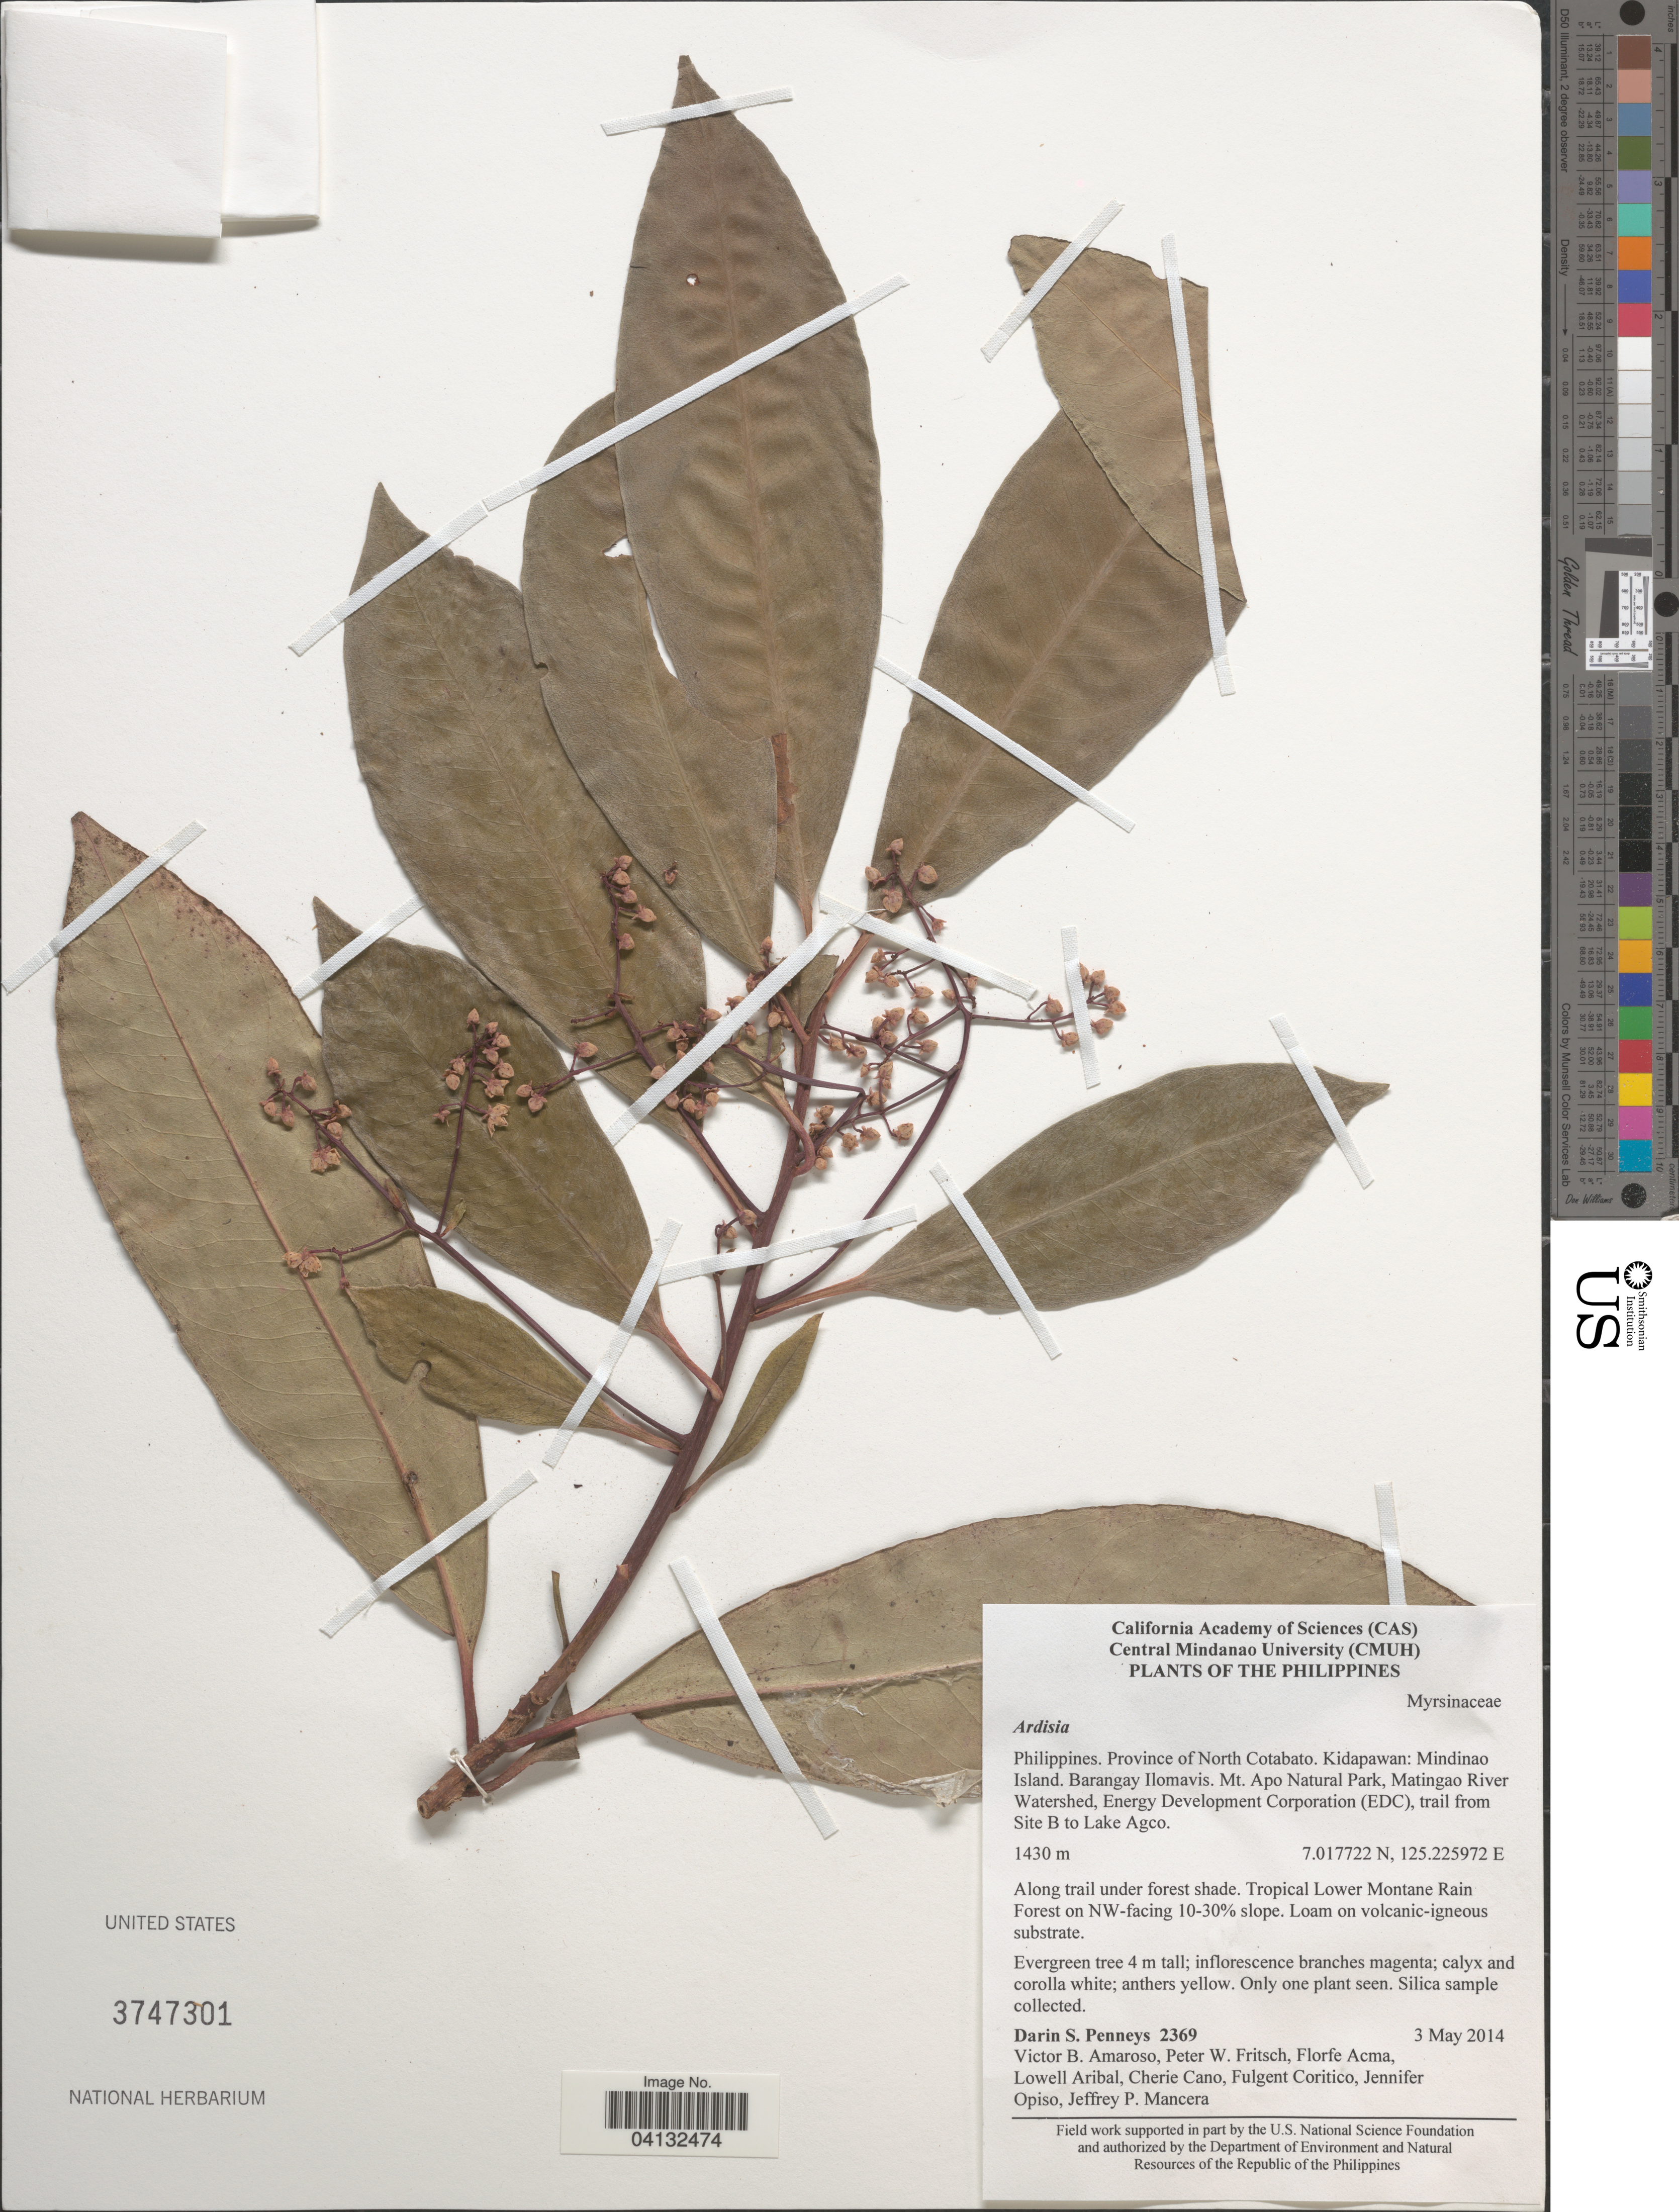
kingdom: Plantae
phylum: Tracheophyta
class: Magnoliopsida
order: Ericales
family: Primulaceae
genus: Ardisia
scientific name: Ardisia sp.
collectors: D. S. Penneys, V. Amoroso, P. W. Fritsch & F. Acma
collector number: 2369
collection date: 2014-05-03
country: Philippines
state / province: Soccsksargen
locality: Province of North Cotabato. Kidapawan: Mindinao Island. Barangay Ilomavis. Mt. Apo Natural Park, Matingao River Watershed, Energy Development Corporation (EDC), trail from Site B to Lake Agco. Tropical Lower Montane Rain Forest on NW-facing 10-30% slope.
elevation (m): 1430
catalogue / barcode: US 3747301